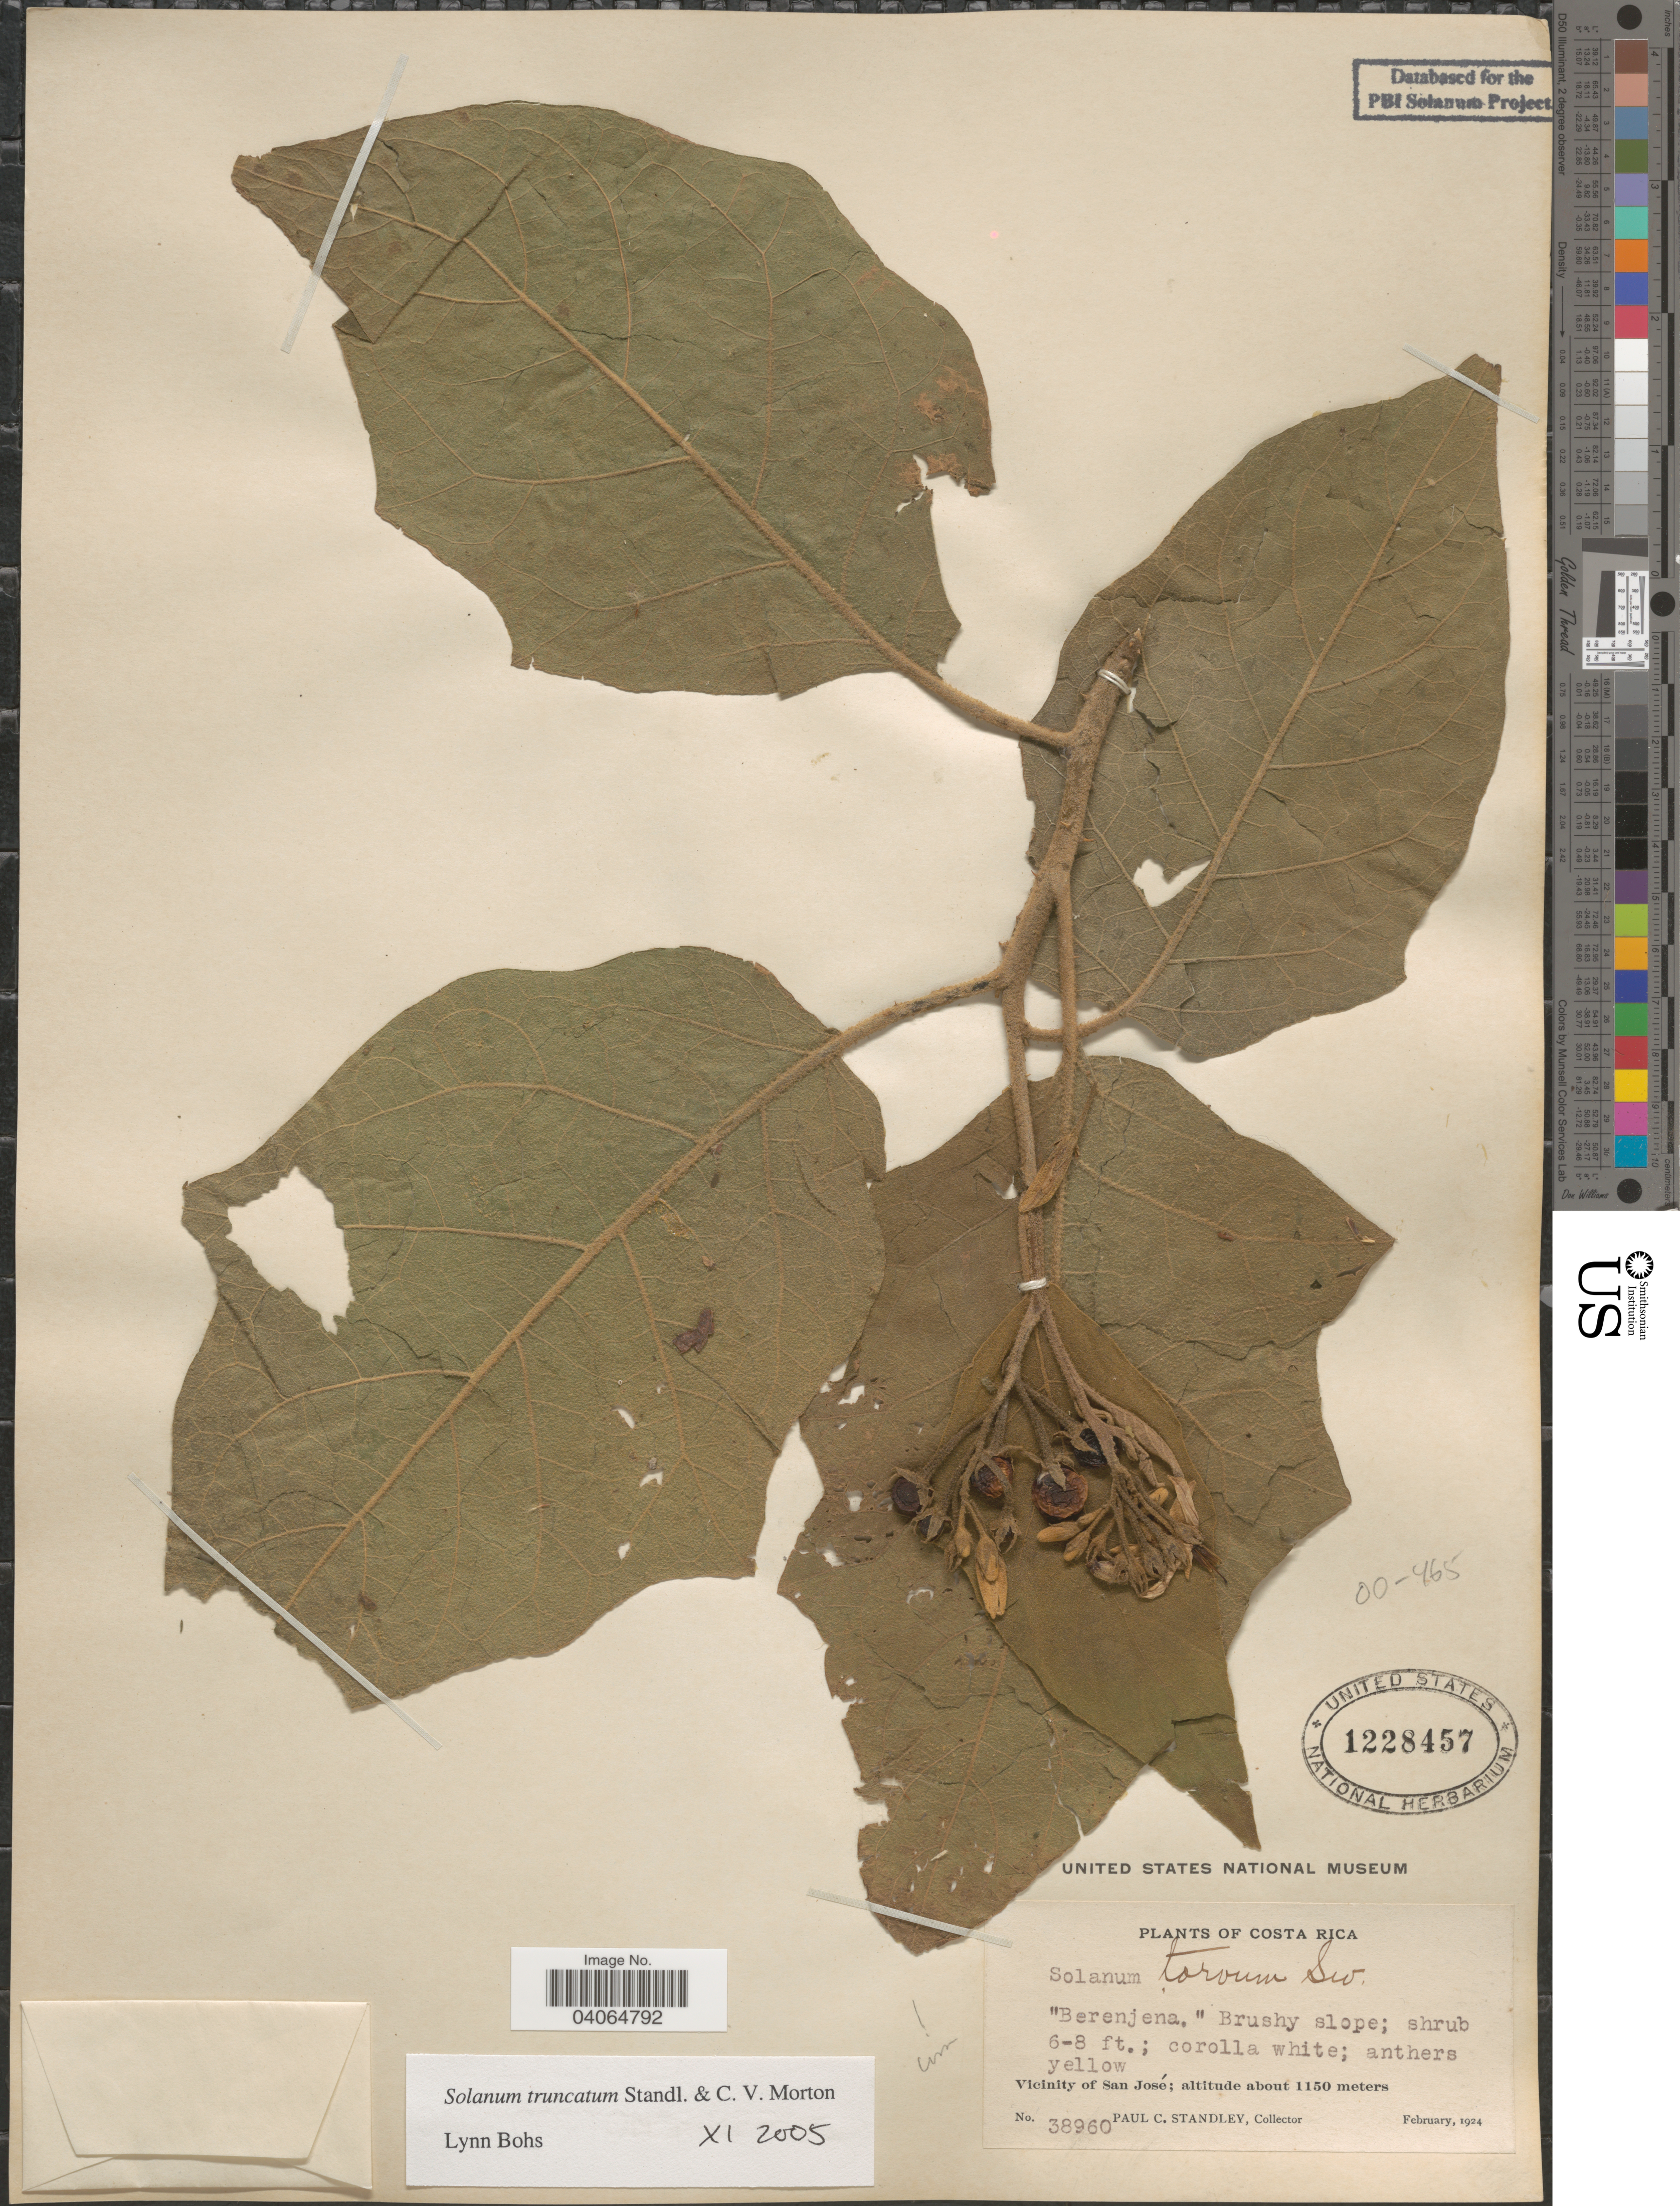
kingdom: Plantae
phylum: Tracheophyta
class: Magnoliopsida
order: Solanales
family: Solanaceae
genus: Solanum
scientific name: Solanum truncatum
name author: Standl. & C.V. Morton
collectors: P. C. Standley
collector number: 38960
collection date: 1924-02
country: Costa Rica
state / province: San José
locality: Vicinity of San José.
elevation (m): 1150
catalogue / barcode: US 1228457